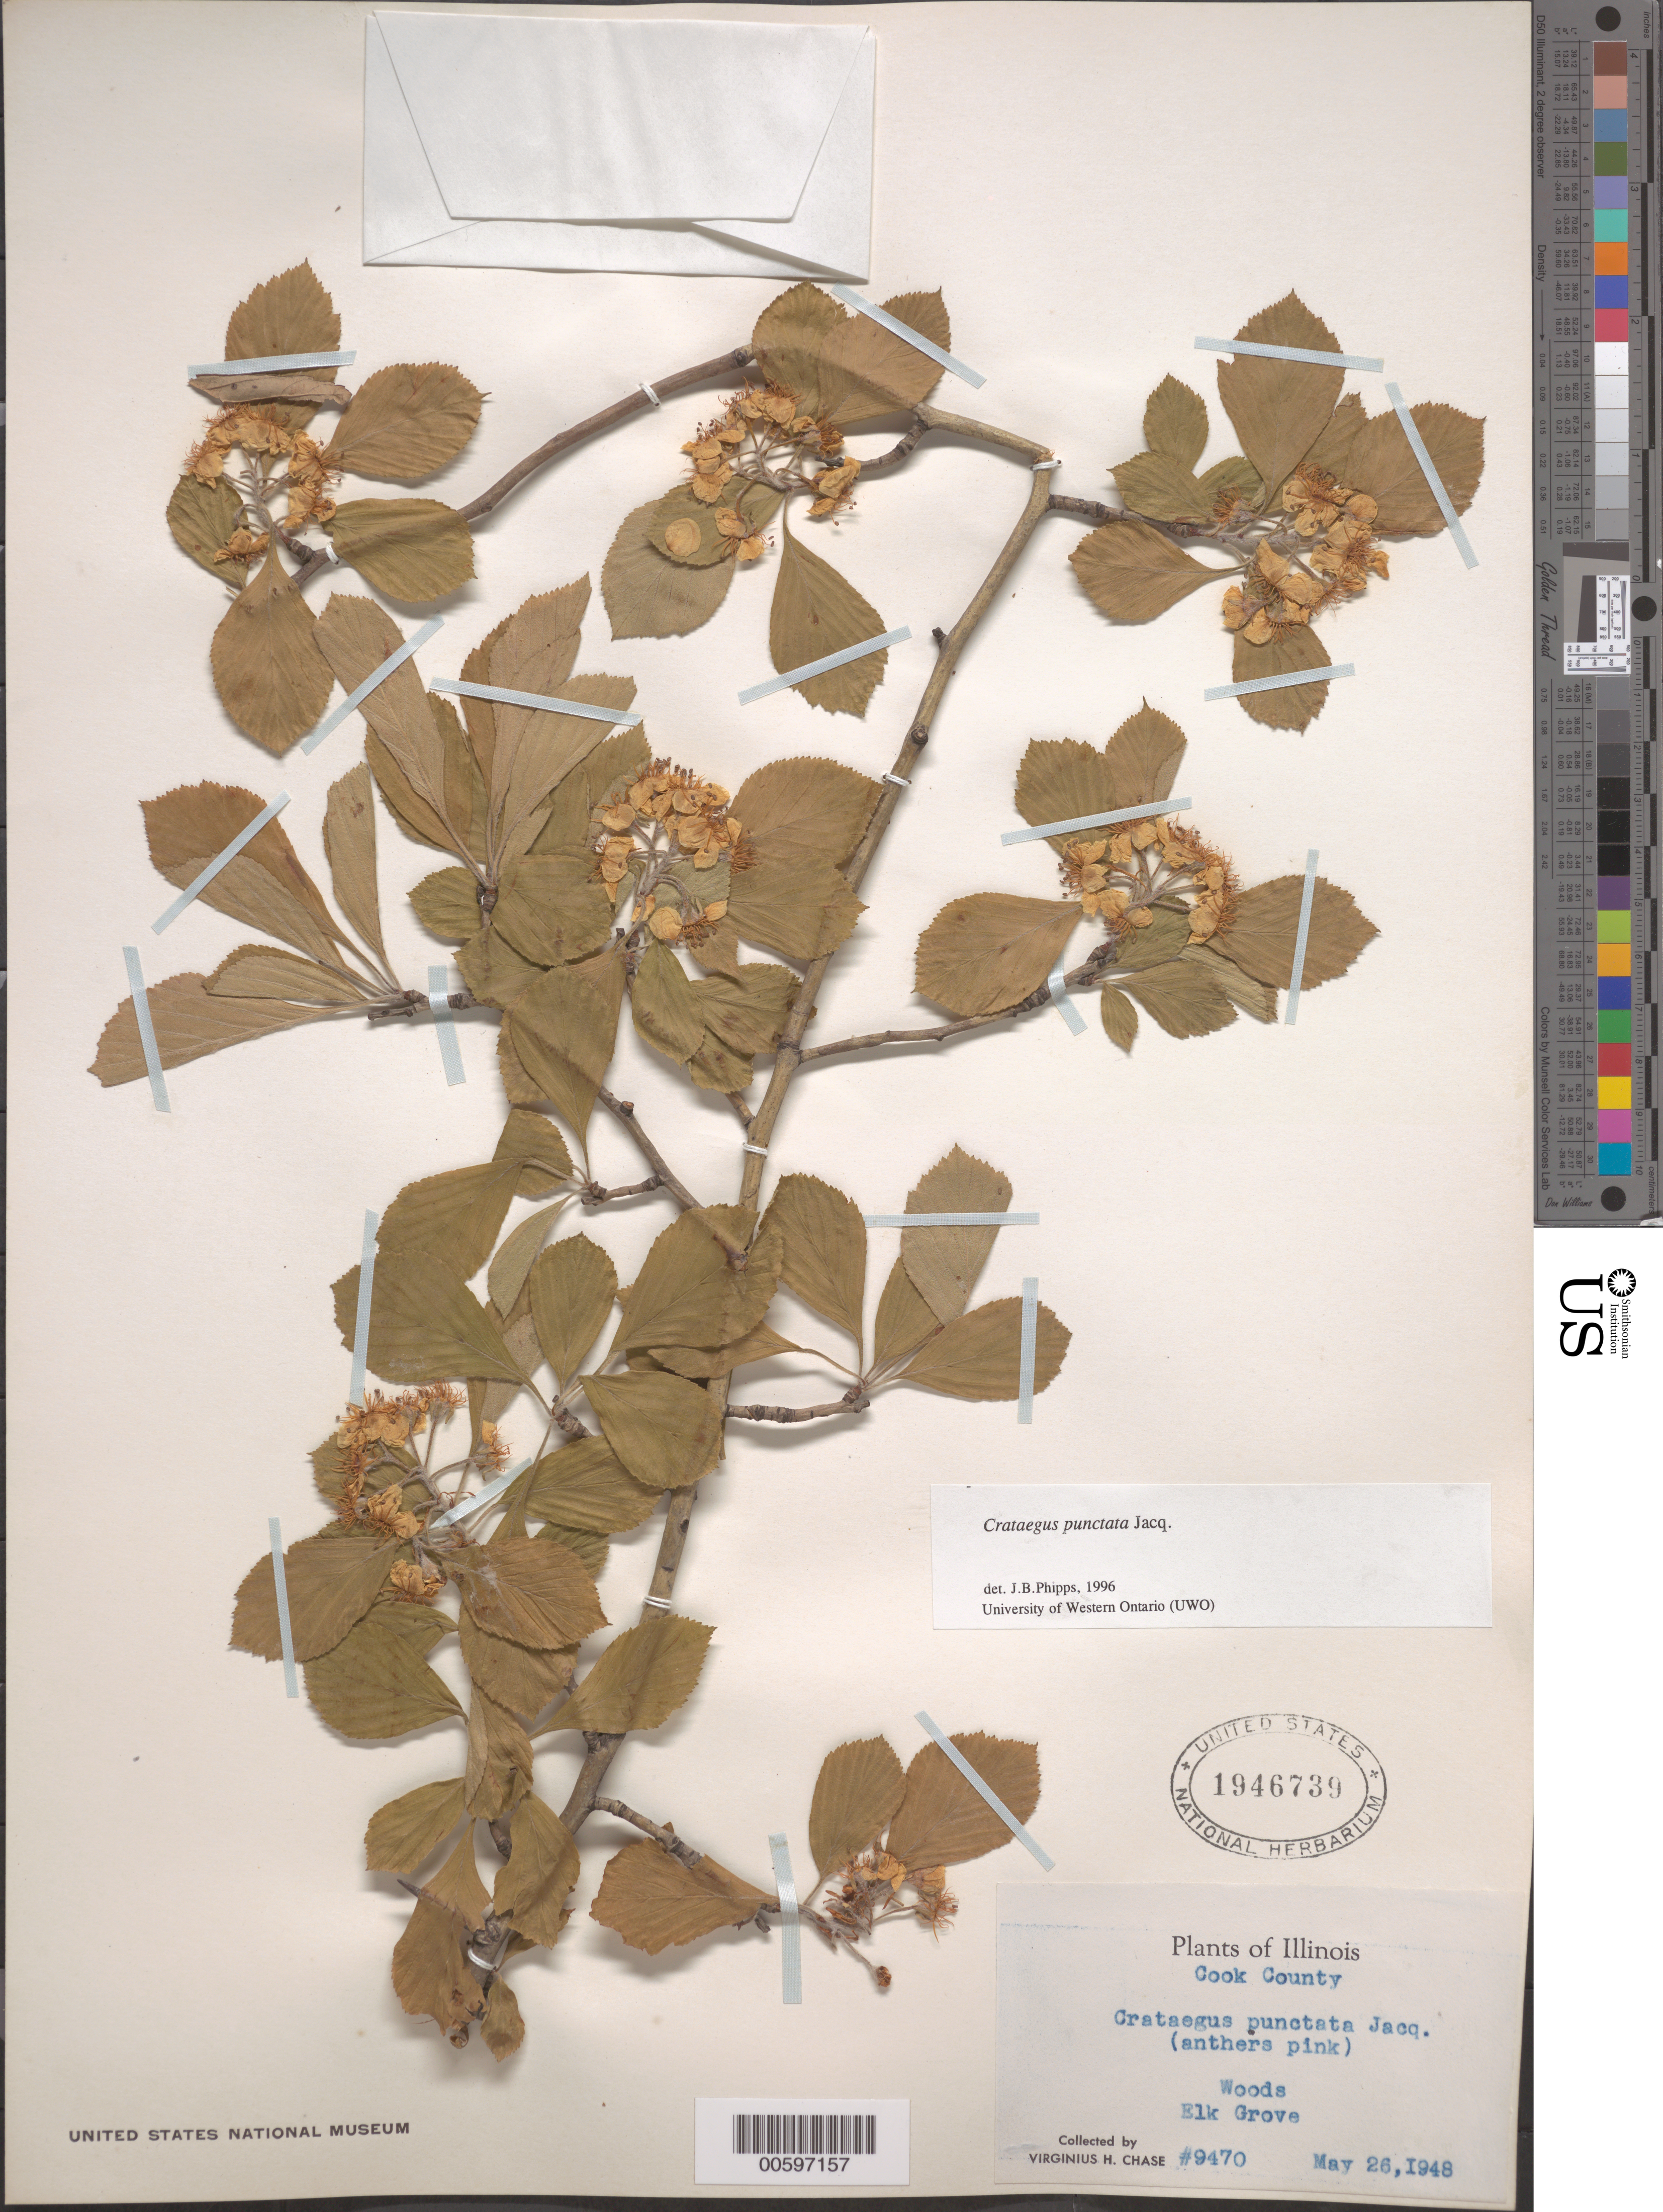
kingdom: Plantae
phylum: Tracheophyta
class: Magnoliopsida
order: Rosales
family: Rosaceae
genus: Crataegus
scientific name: Crataegus punctata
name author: Jacq.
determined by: Phipps, James B., (UWO), University of Western Ontario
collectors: V. H. Chase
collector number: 9470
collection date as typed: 26 May 1948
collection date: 1948-05-26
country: United States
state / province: Illinois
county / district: Cook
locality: Elk Grove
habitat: Woods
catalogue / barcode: US 1946739